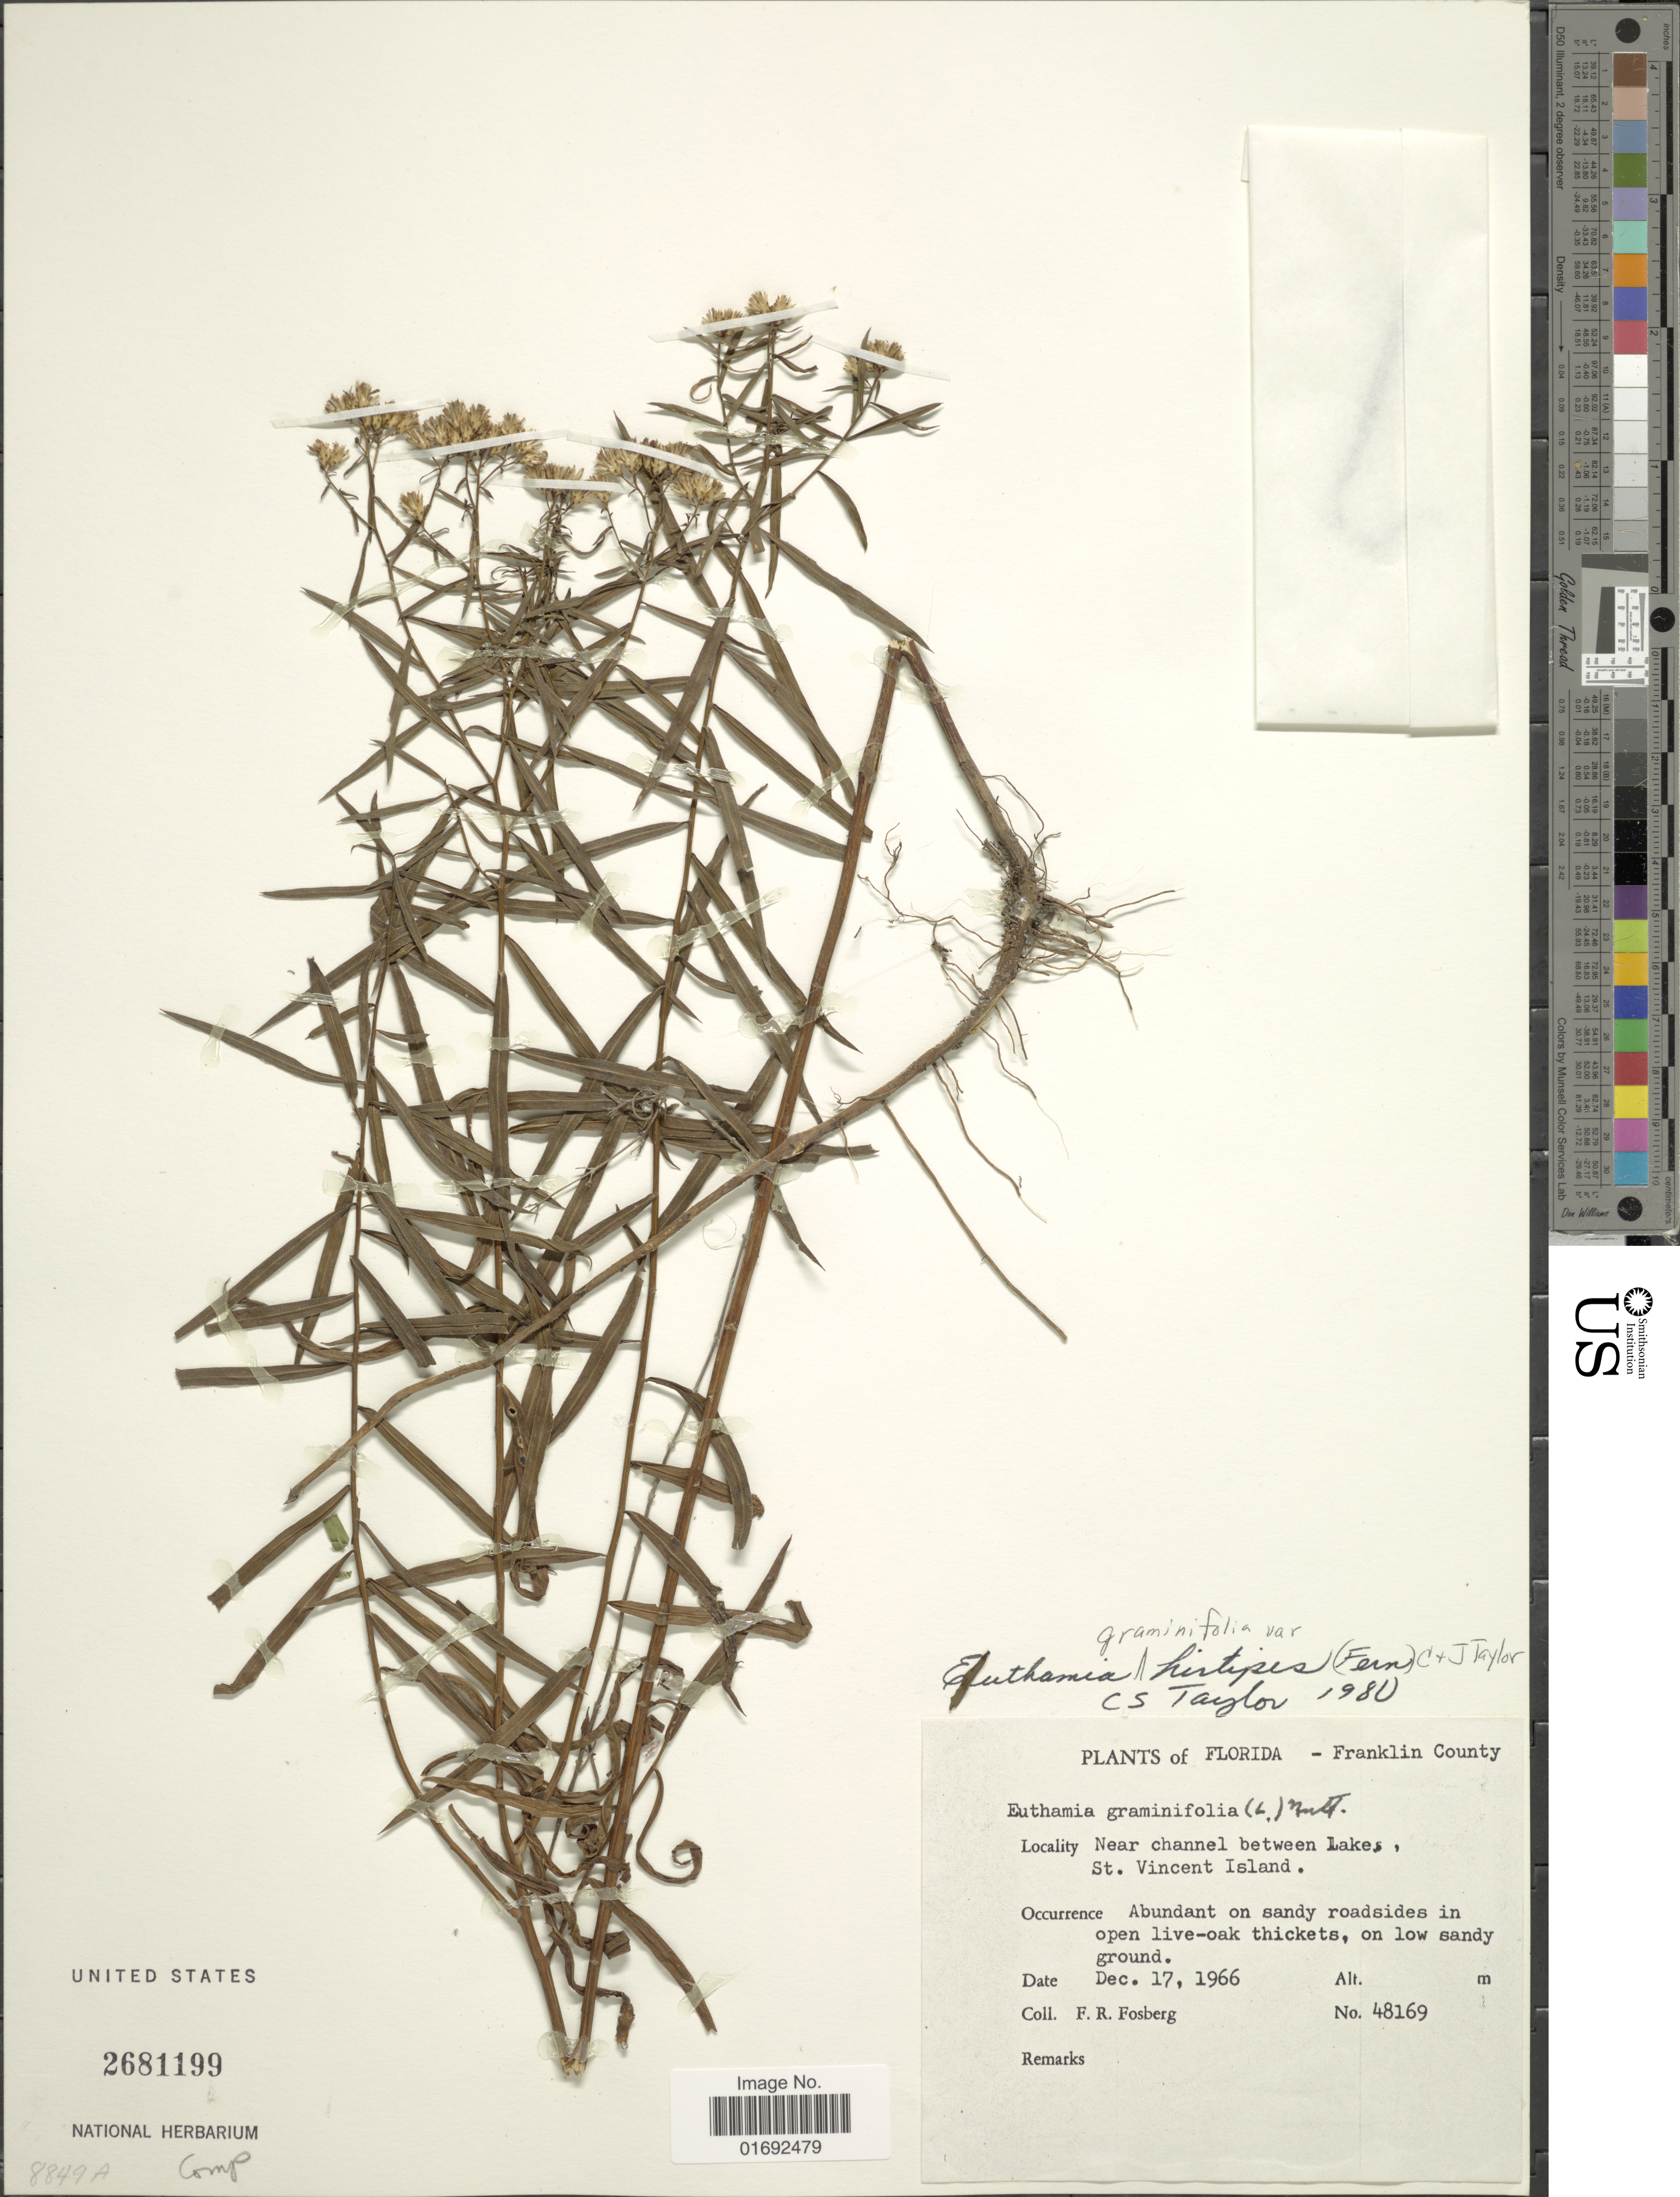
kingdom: Plantae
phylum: Tracheophyta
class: Magnoliopsida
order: Asterales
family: Asteraceae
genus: Euthamia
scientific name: Euthamia scabra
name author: S.W. Greene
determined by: Urbatsch, Lowell E., Curator (LSU), Louisiana State University (UNITED STATES)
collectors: F. R. Fosberg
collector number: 48169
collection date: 1966-12-17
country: United States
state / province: Florida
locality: Franklin County, near channel between Lakes, St. Vincent Island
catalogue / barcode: US 2681199